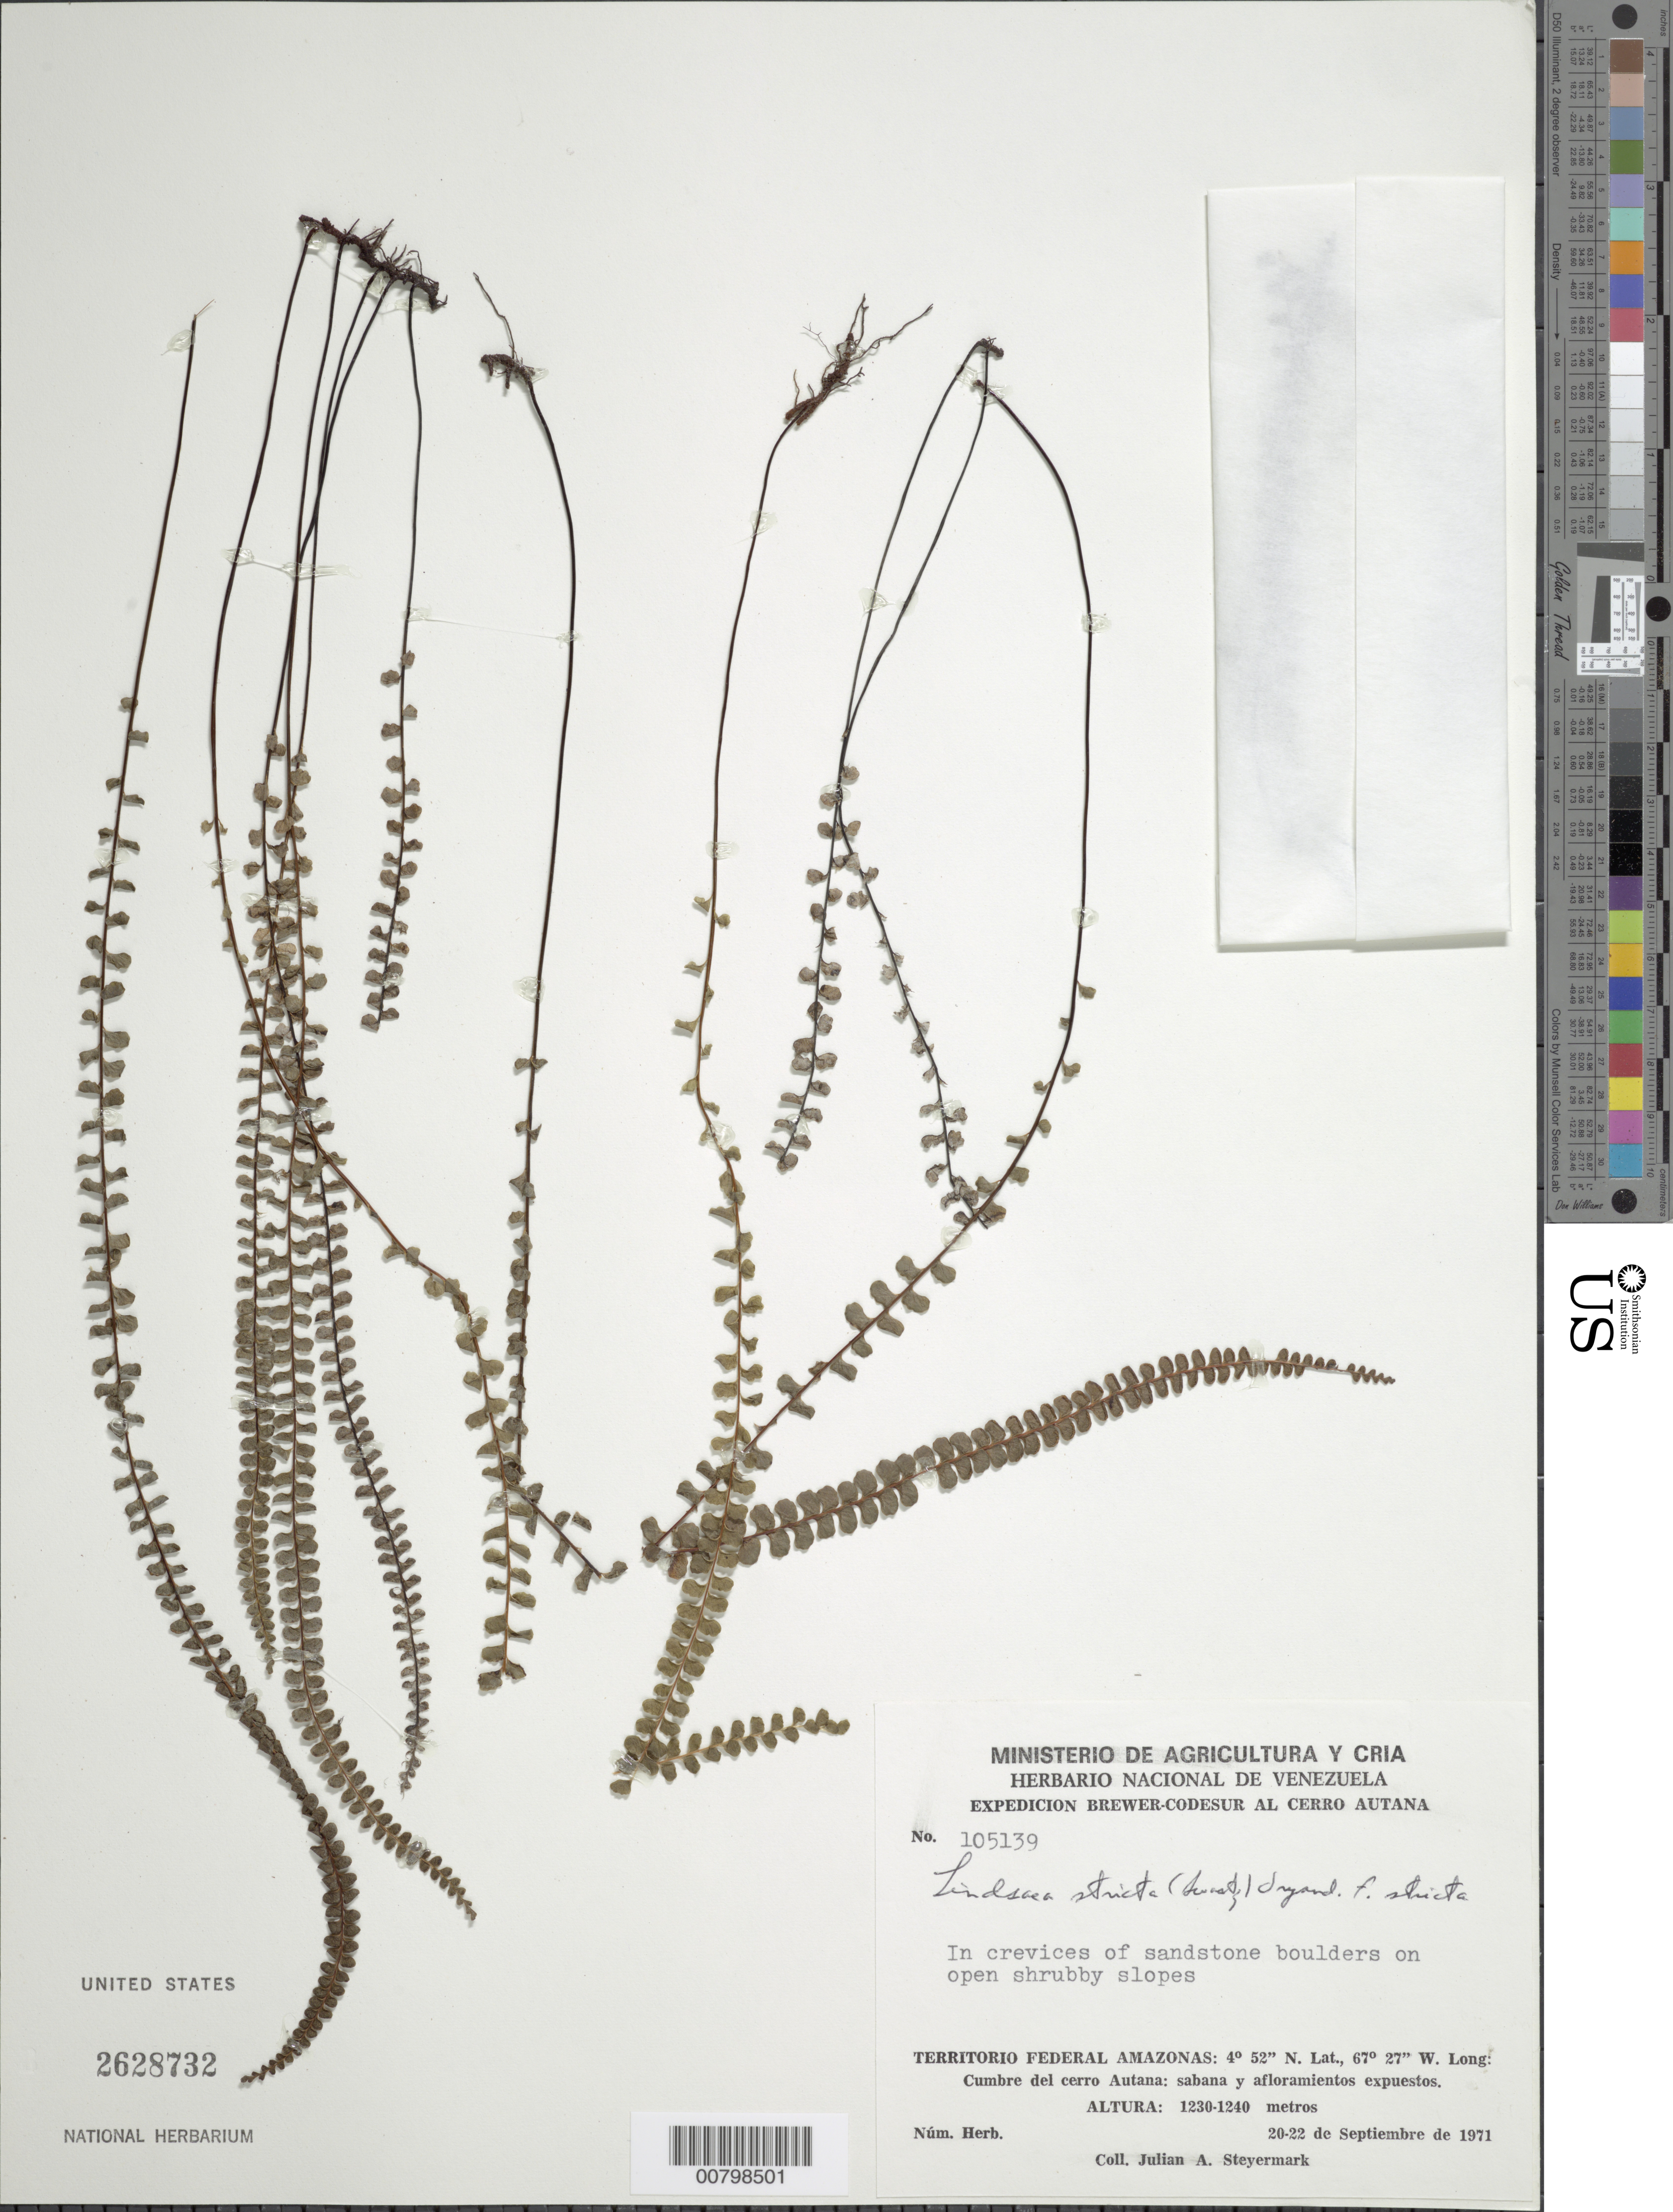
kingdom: Plantae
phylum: Tracheophyta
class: Polypodiopsida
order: Polypodiales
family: Lindsaeaceae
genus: Lindsaea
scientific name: Lindsaea stricta f. stricta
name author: (Sw.) Dryand.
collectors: J. Steyermark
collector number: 105139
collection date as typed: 20-Sep-71 to 22-Sep-71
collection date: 1971-09-20/1971-09-22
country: Venezuela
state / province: Amazonas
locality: Cerro Autana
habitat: Savanna and exposed outcrops; in crevices of sandstone boulders on open shrubby slopes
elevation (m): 1230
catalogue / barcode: US 2628732